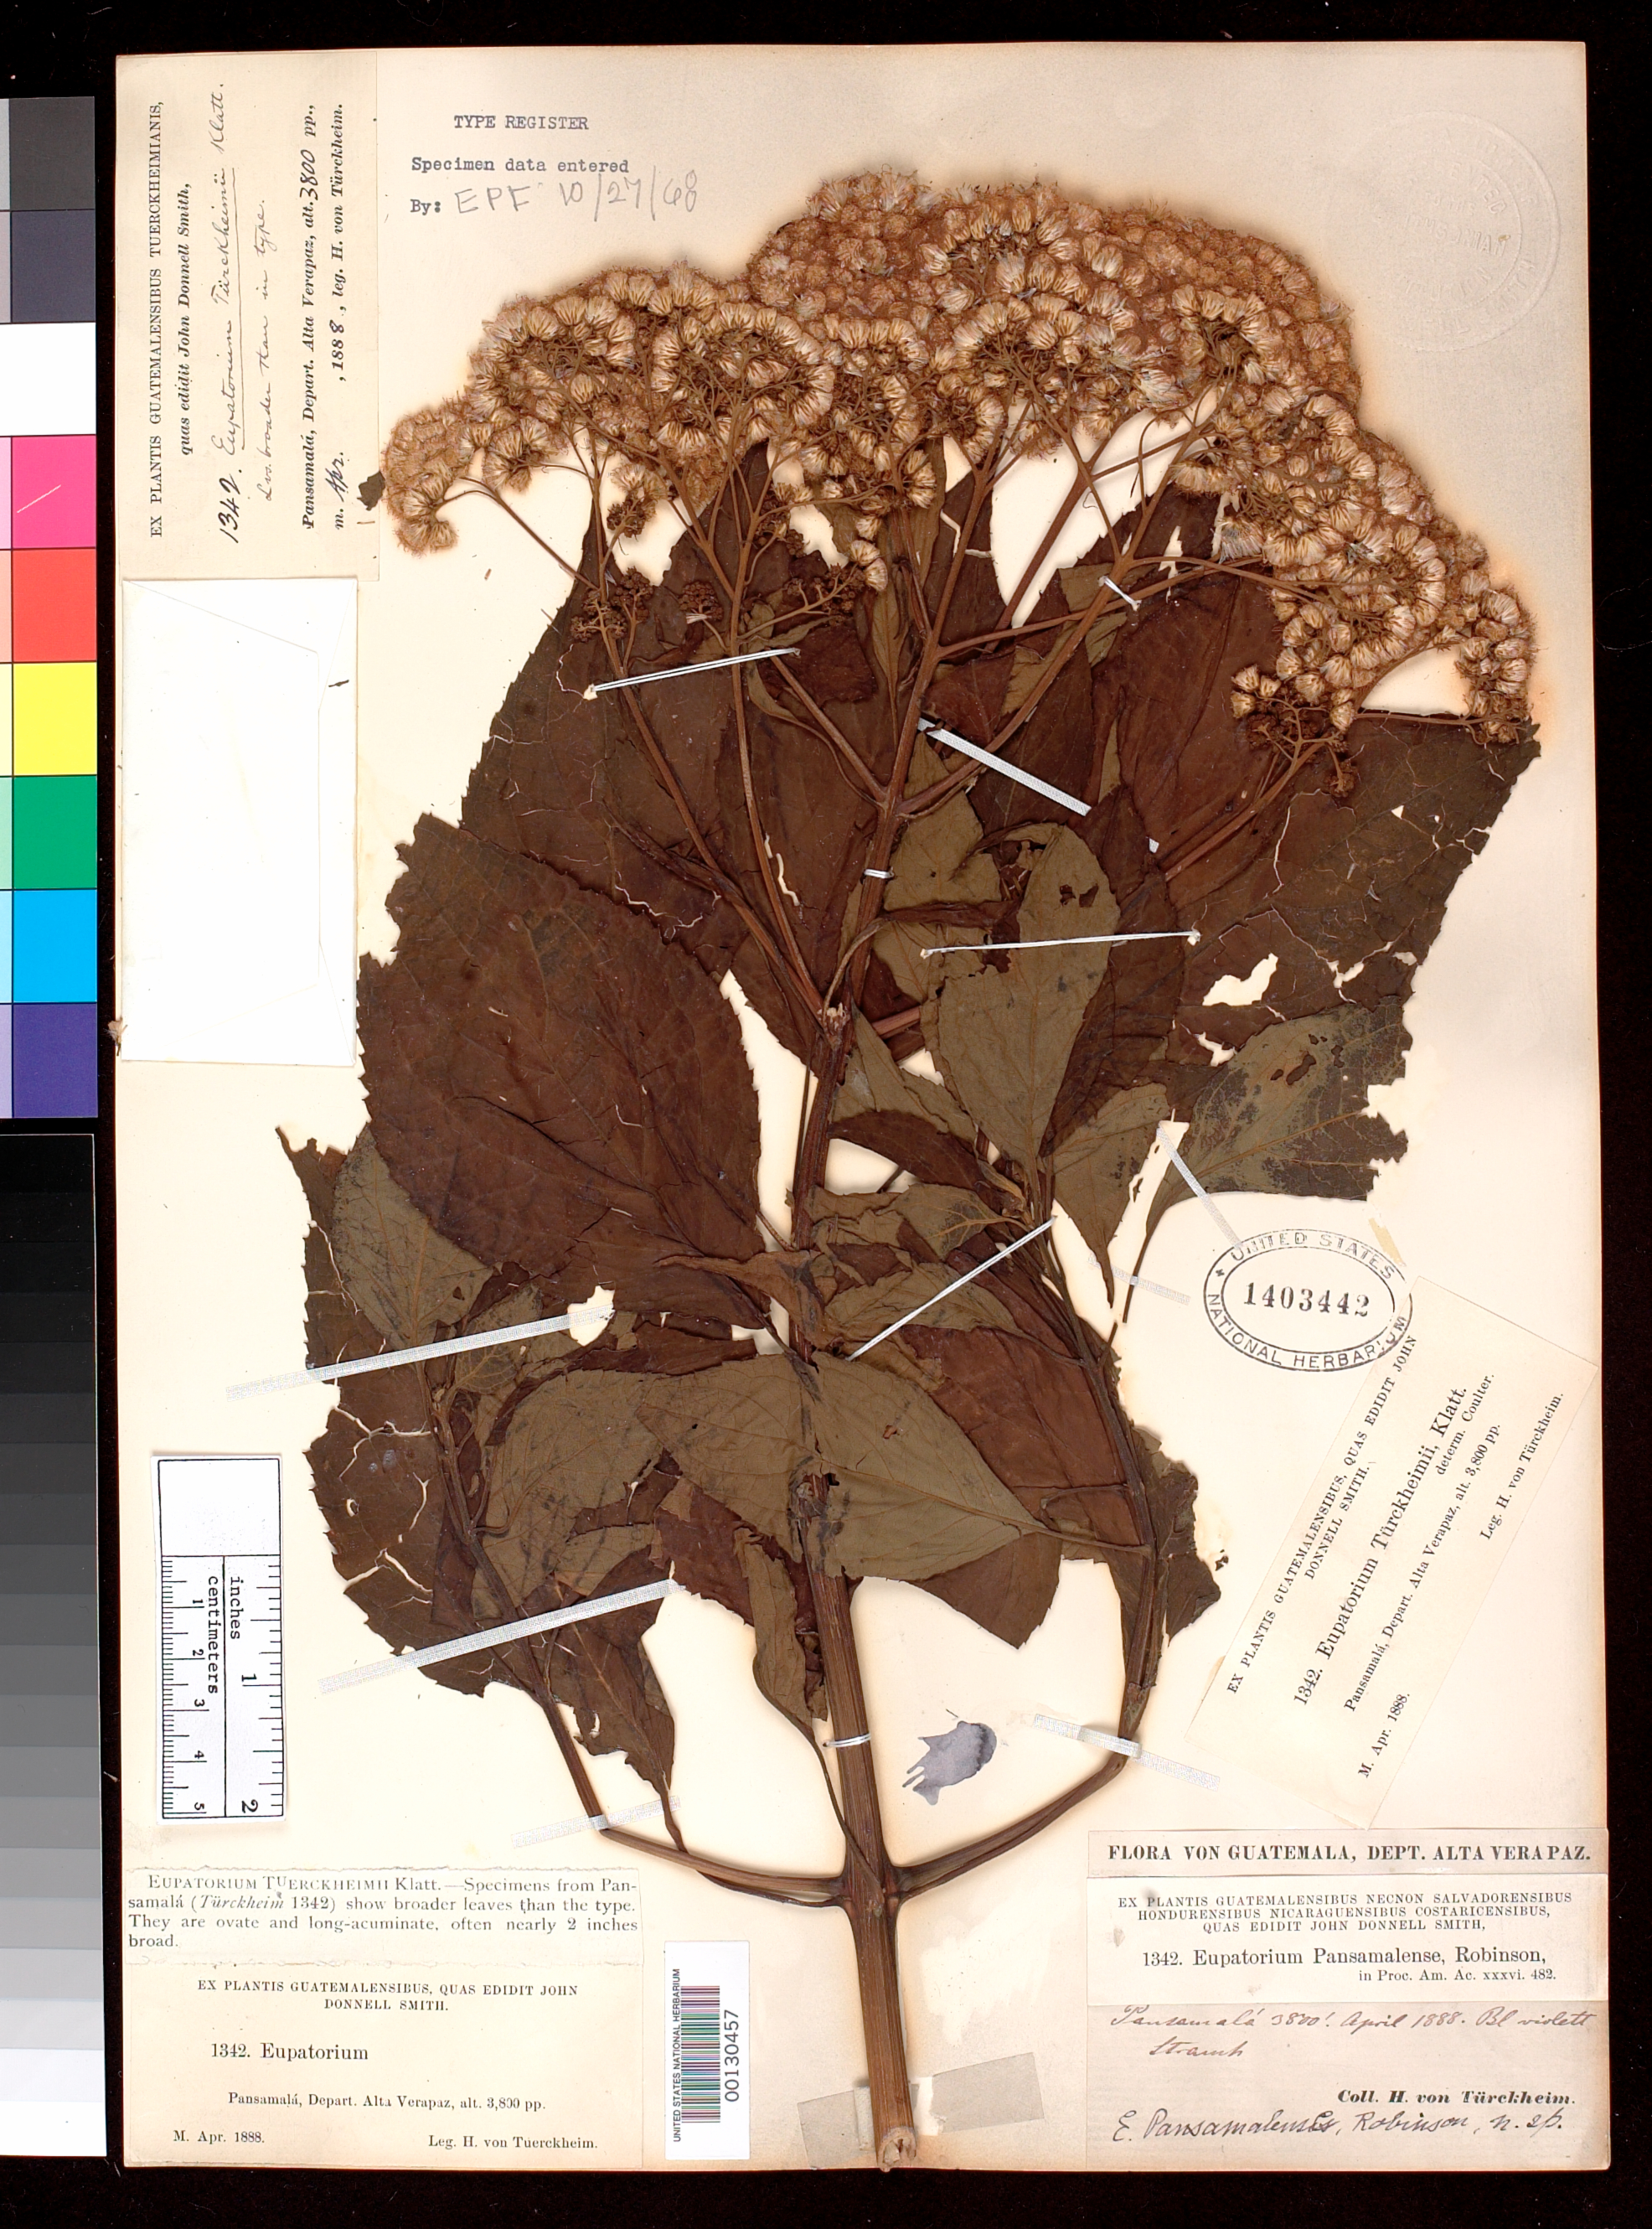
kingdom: Plantae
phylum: Tracheophyta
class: Magnoliopsida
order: Asterales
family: Asteraceae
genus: Eupatorium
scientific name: Eupatorium pansamalense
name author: B.L. Rob.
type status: Isotype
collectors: H. von Türckheim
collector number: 1342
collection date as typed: Apr 1888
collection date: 1888-04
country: Guatemala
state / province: Alta Verapaz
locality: Pansamalá.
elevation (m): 1170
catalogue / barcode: US 1403442